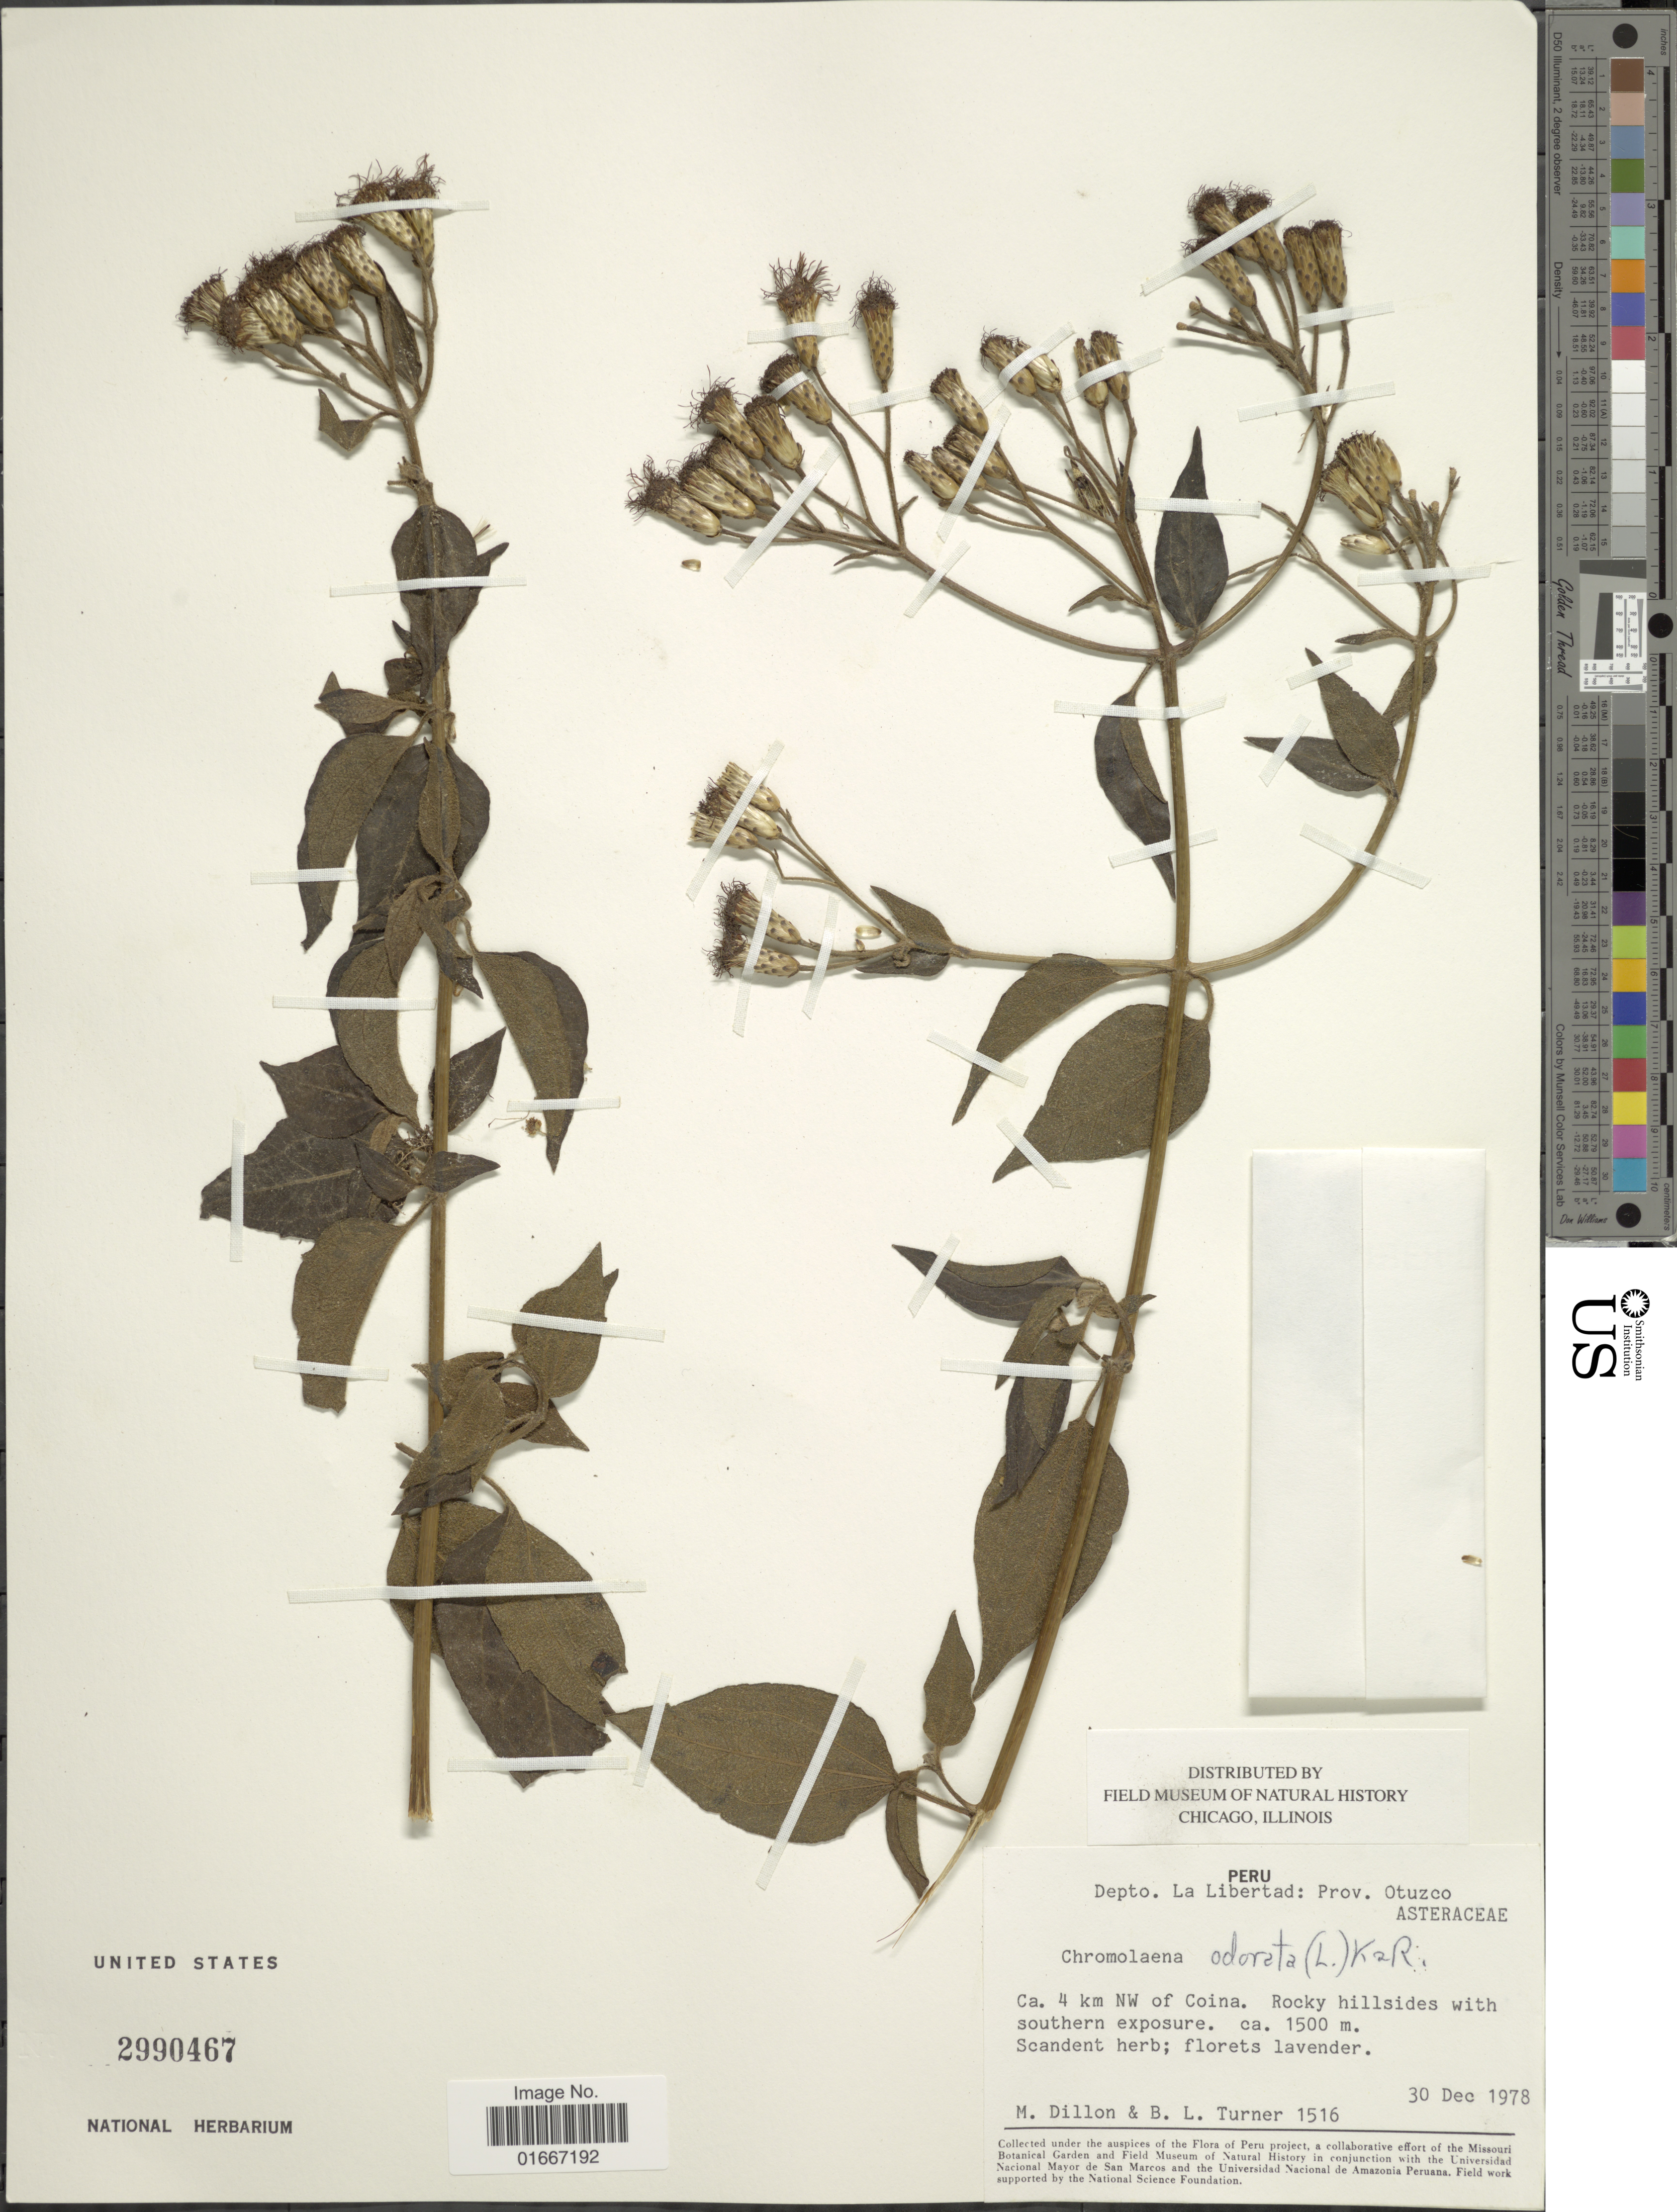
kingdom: Plantae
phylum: Tracheophyta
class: Magnoliopsida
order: Asterales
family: Asteraceae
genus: Chromolaena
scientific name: Chromolaena odorata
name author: (L.) R.M. King & H. Rob.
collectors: M. O. Dillon & B. L. Turner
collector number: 1516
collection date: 1978-12-30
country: Peru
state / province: La Libertad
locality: Prov. Otuzco, Ca. 4 km NW of Coina. Rocky hillsides with southern exposure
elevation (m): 1500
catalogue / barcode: US 2990467